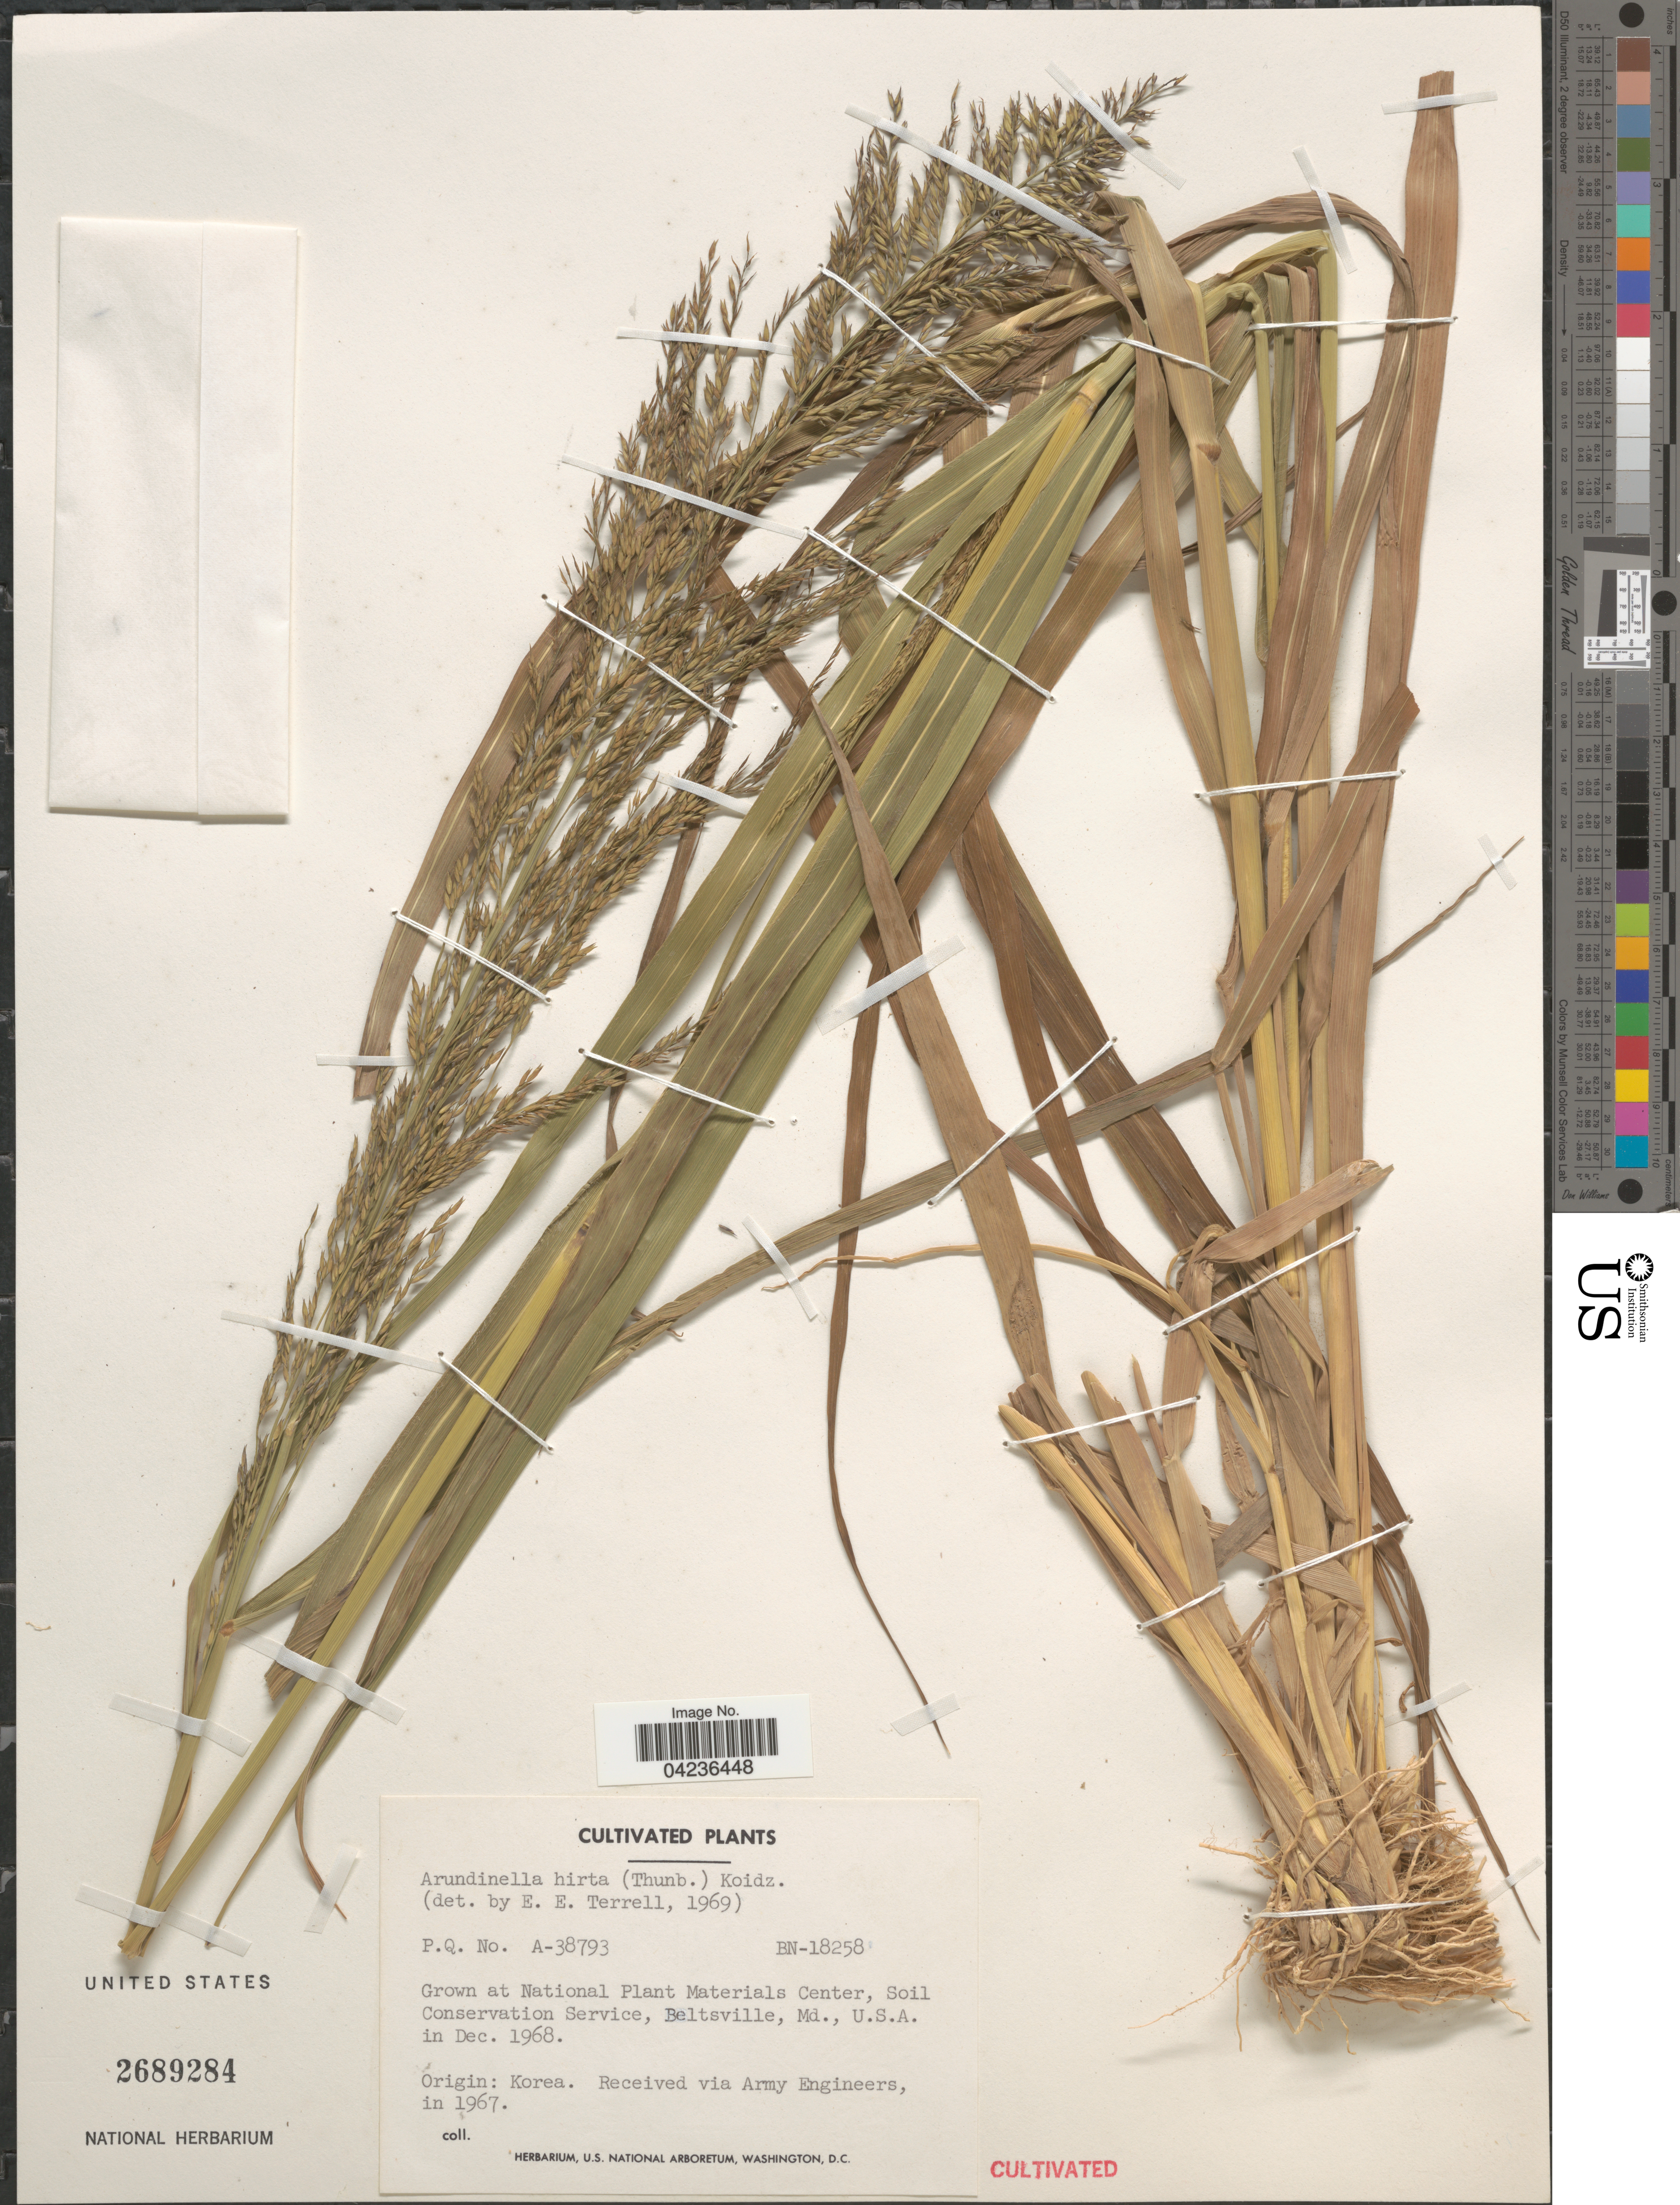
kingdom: Plantae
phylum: Tracheophyta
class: Liliopsida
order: Poales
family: Poaceae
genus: Arundinella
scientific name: Arundinella hirta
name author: (Thunb.) Tanaka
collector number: A-38793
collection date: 1968-12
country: United States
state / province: Maryland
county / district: Prince George's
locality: At National Plant Materials Center, Soil Conservation Service, Beltsville.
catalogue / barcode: US 2689284